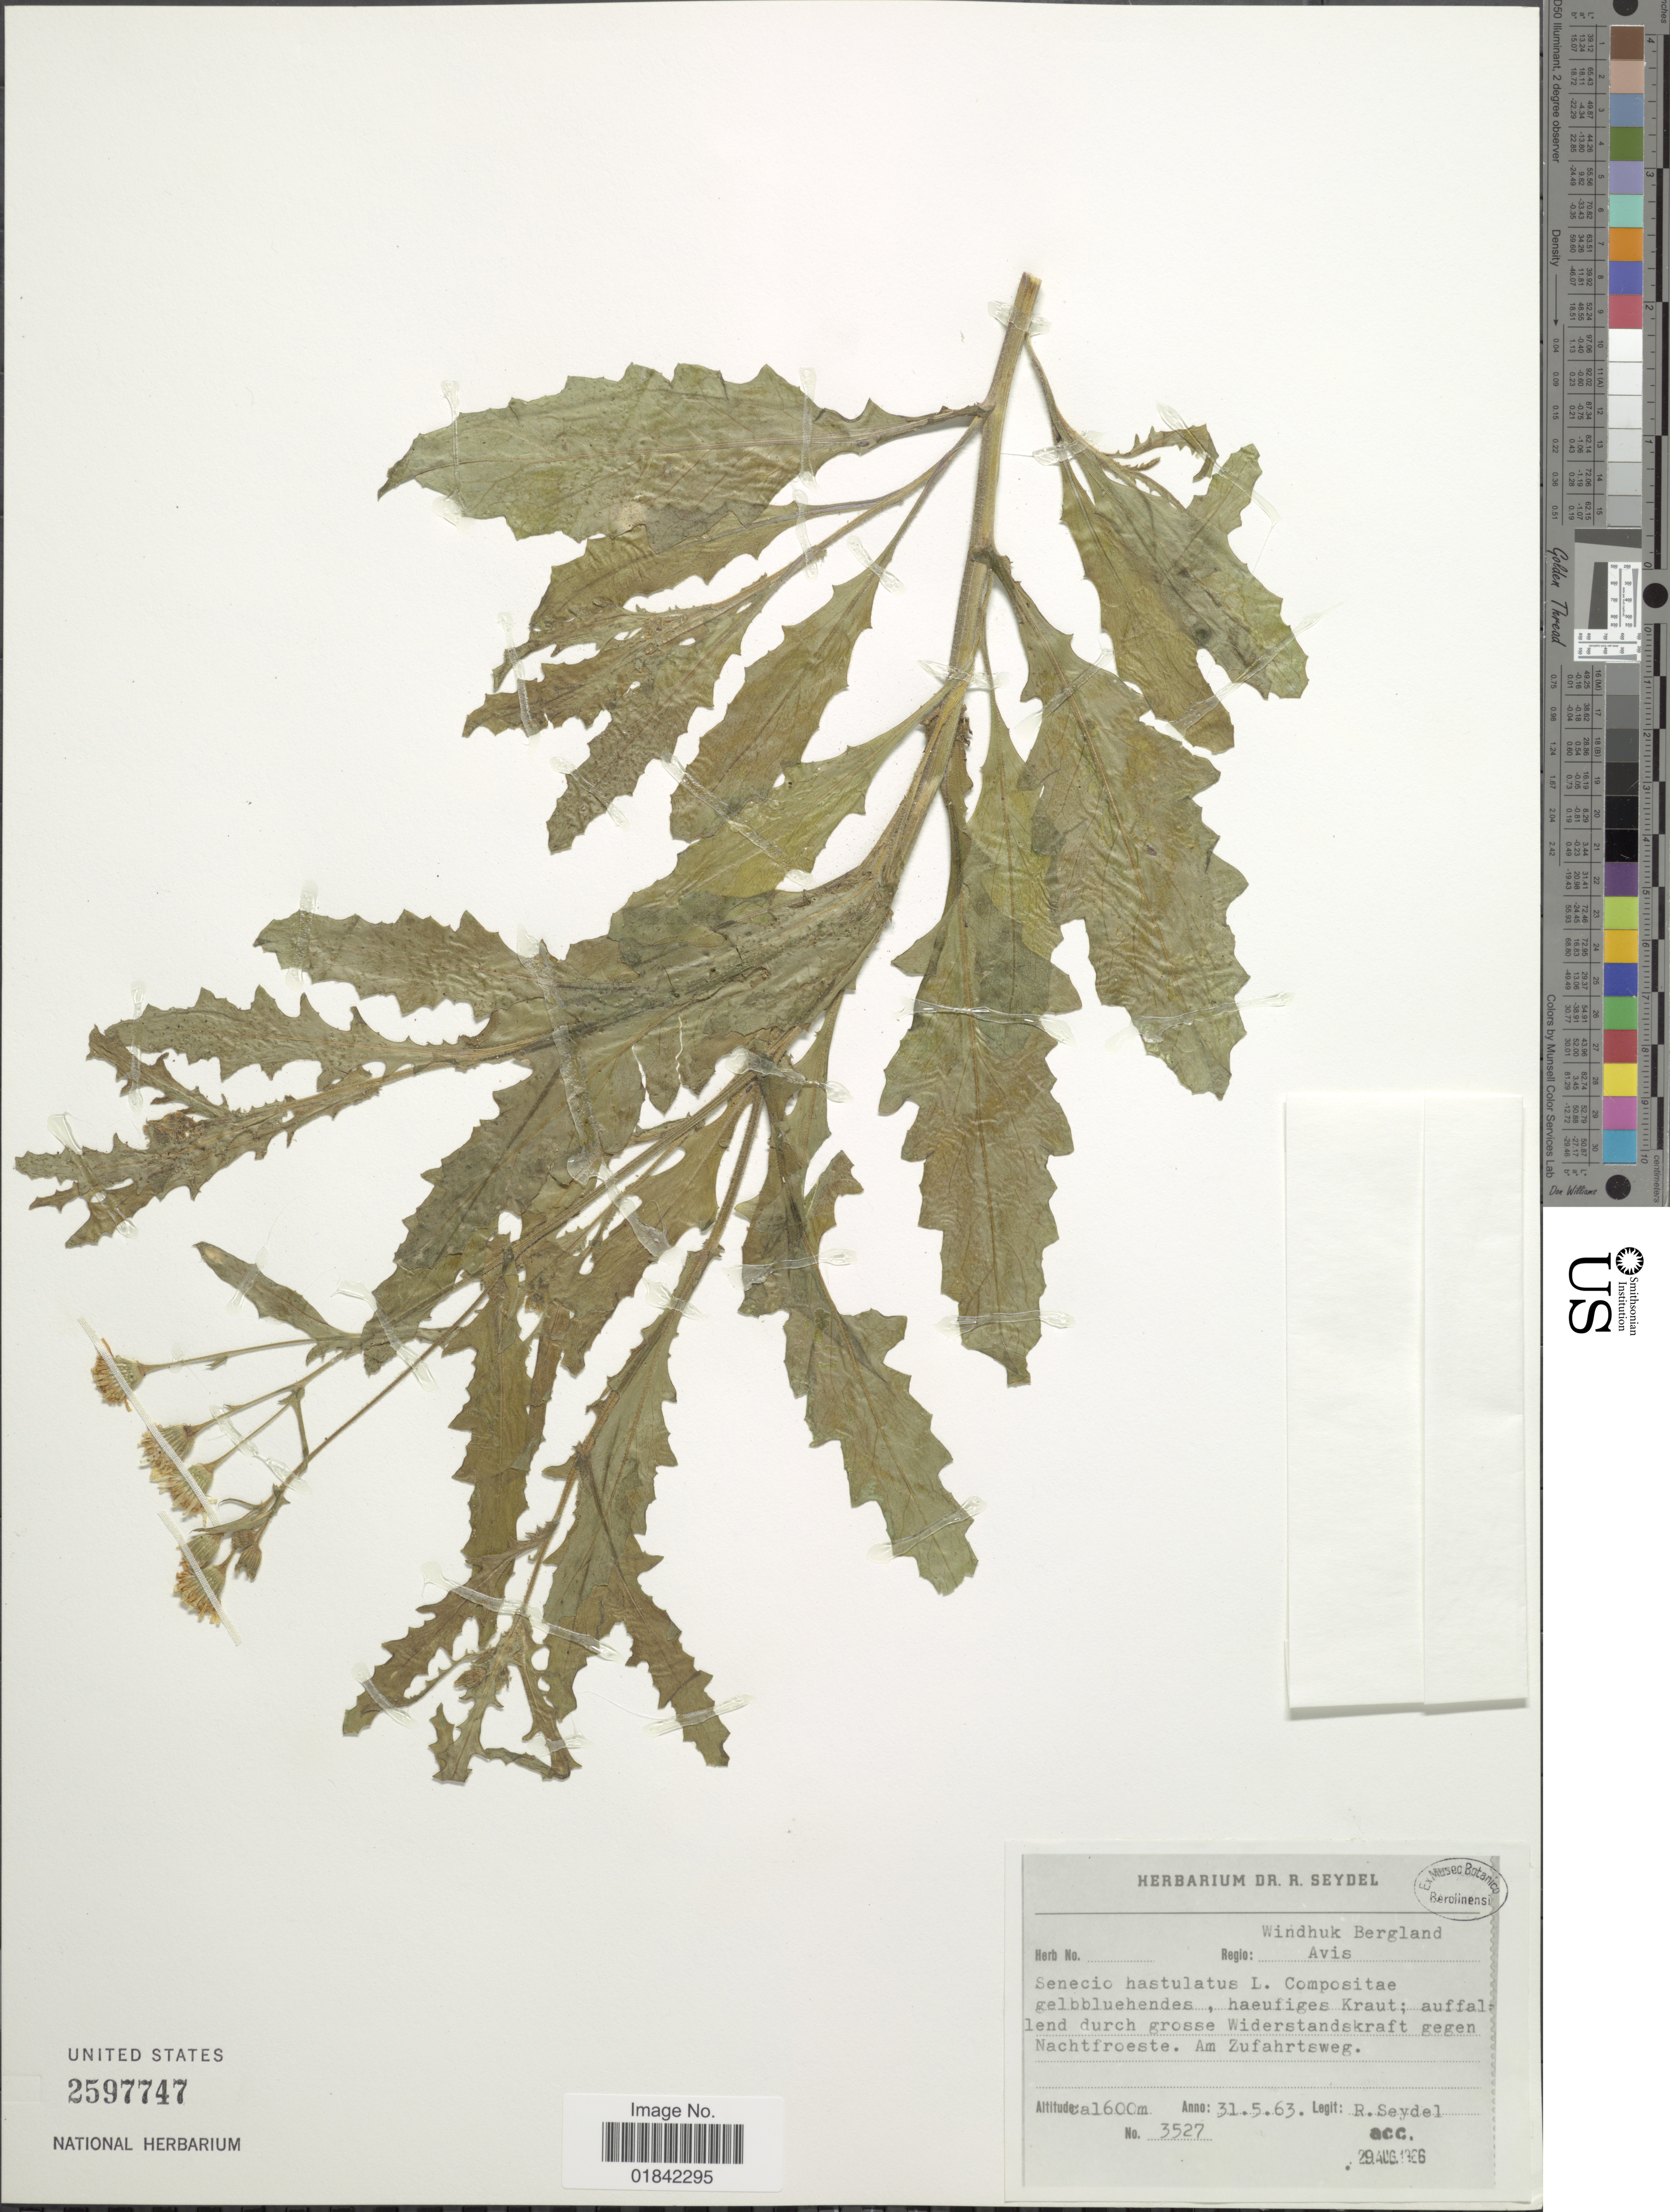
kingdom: Plantae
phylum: Tracheophyta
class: Magnoliopsida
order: Asterales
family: Asteraceae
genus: Senecio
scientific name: Senecio hastatus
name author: (L.) Hook. f.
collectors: R. Seydel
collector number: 3527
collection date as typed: Transcribed d/m/y: 31/5/63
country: Namibia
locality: Windhuk Bergland, Avis, Am Zufahrtsweg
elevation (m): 1600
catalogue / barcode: US 2597747